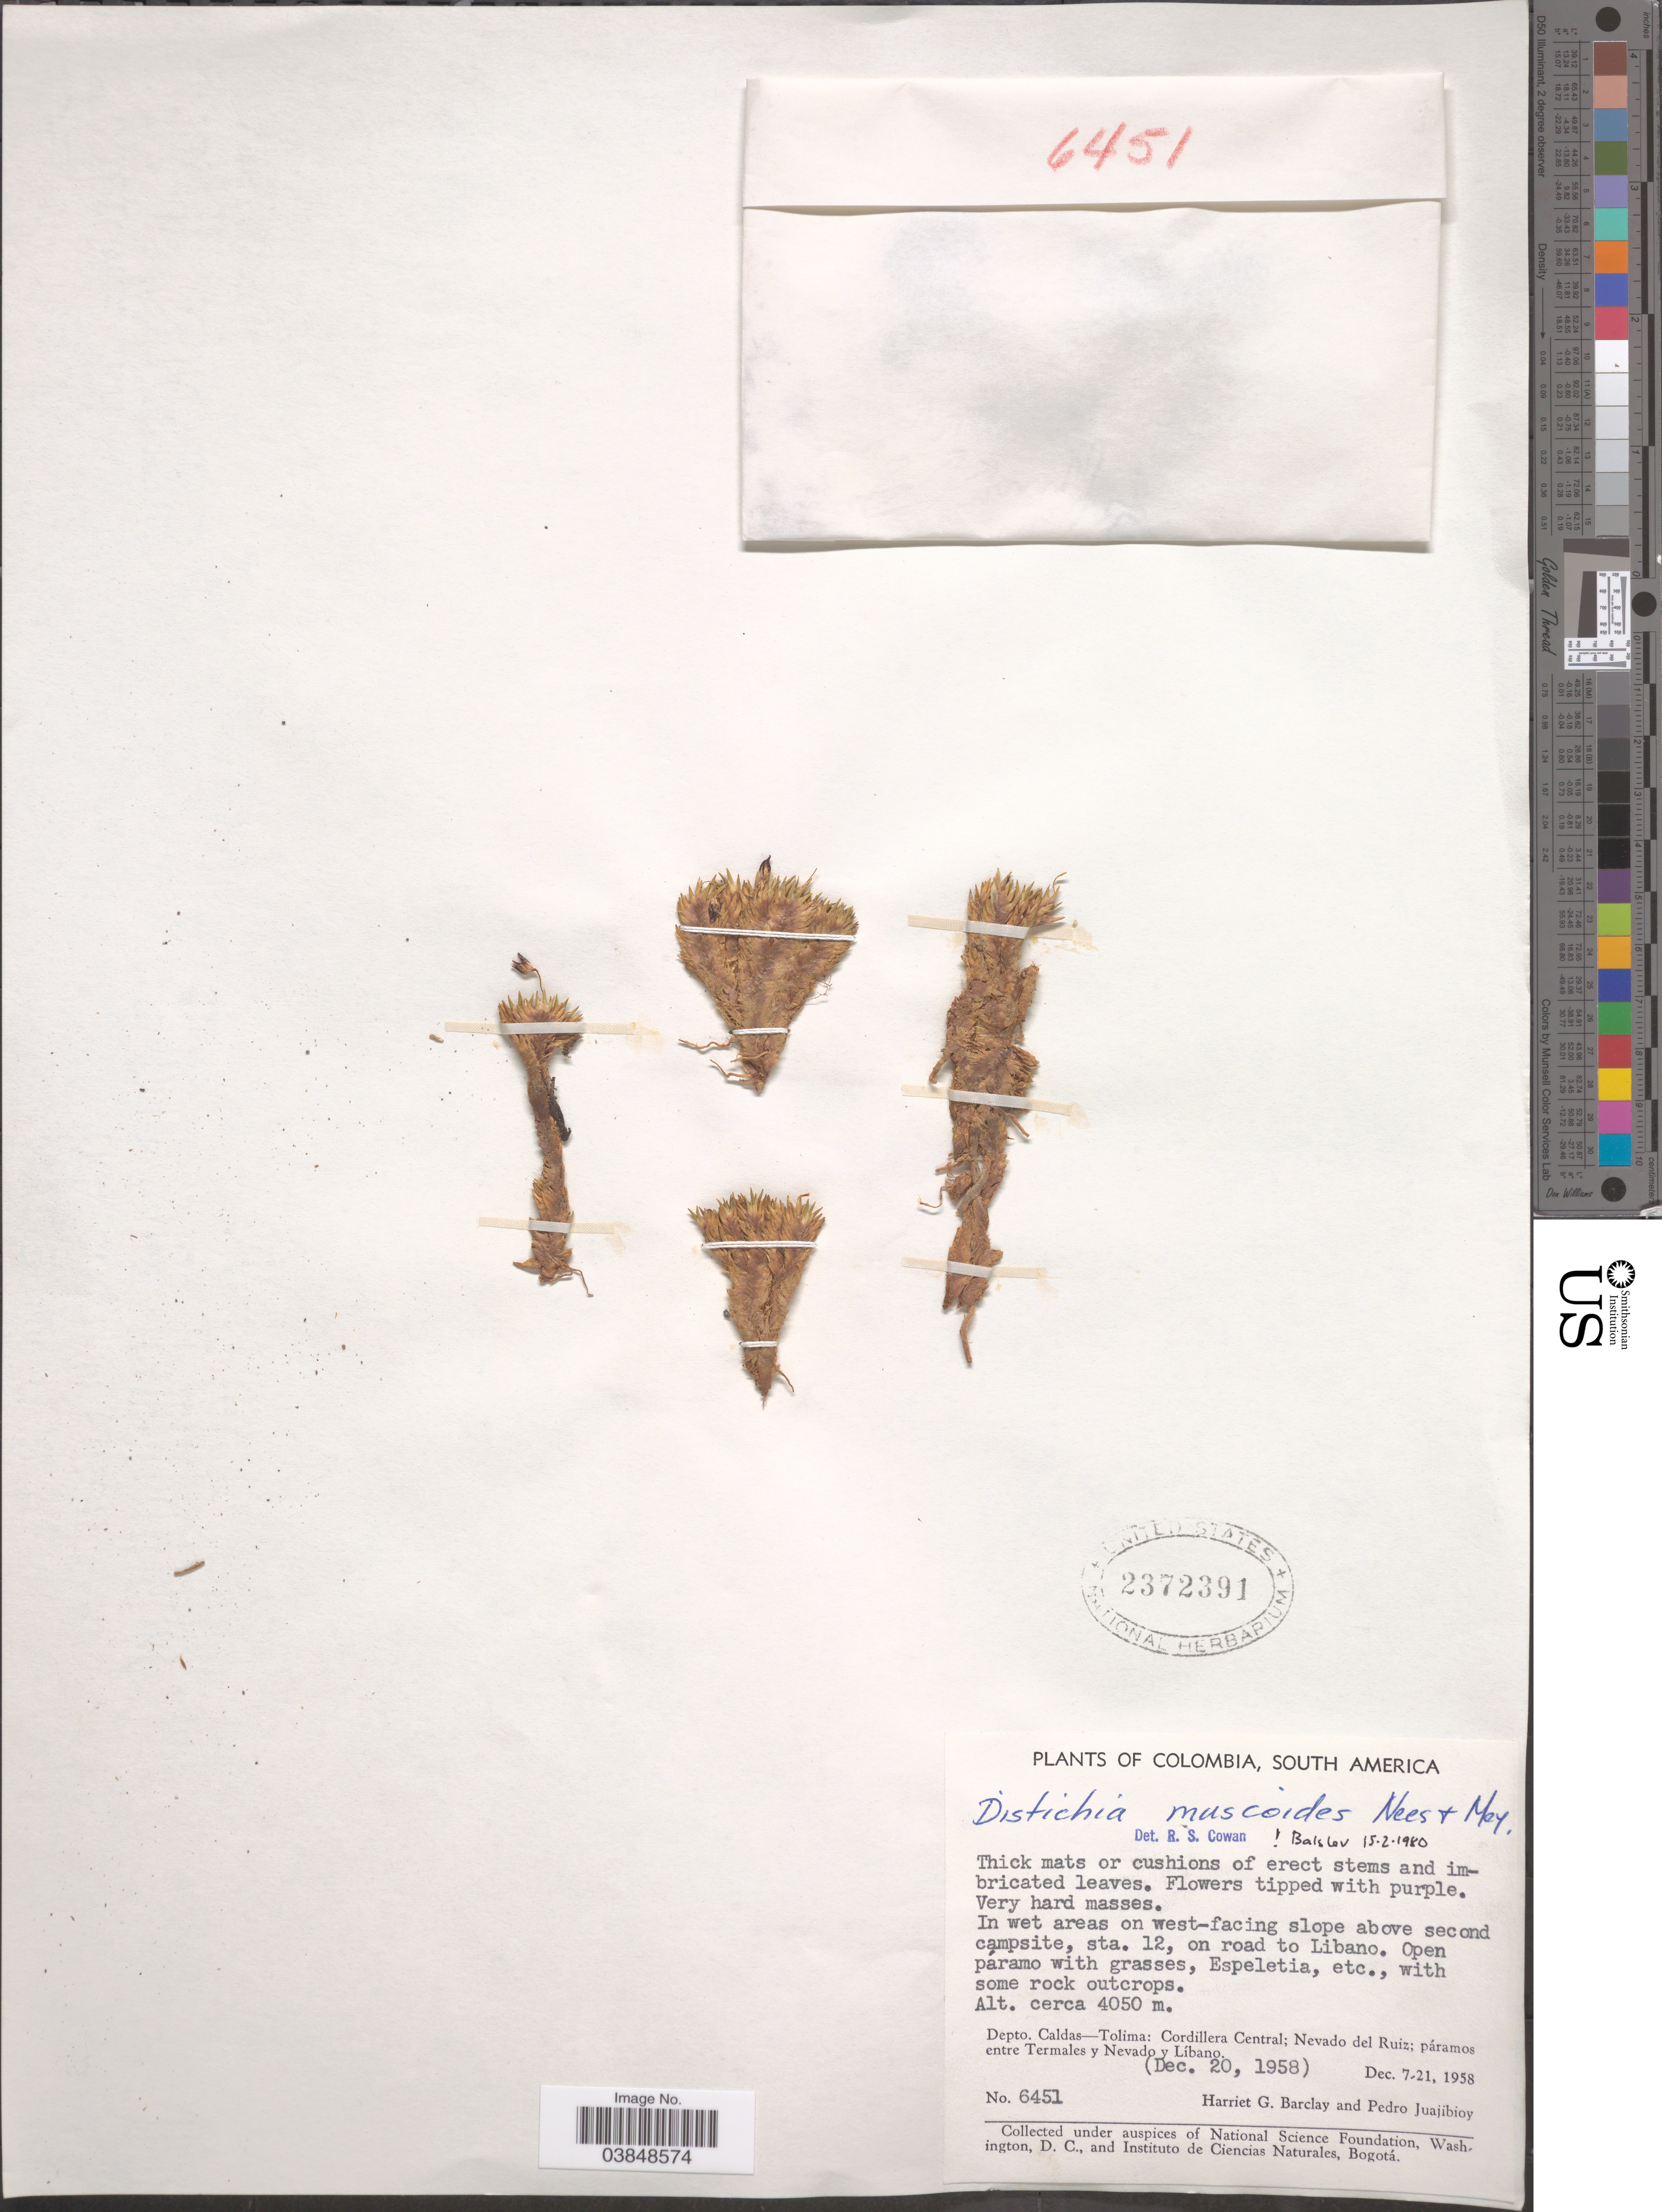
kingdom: Plantae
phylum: Tracheophyta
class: Liliopsida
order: Poales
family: Juncaceae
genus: Distichia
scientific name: Distichia muscoides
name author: Nees & Meyen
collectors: H. G. Barclay & P. Juajibioy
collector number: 6451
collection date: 1958-12-20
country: Colombia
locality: On west-facing slope above second campsite, sta, 12, on road to Libano. Depto. Caldas-Tolima: Cordillera Central; Nevado del Ruiz; páramos entre Termales y Nevado y Líbano.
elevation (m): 4050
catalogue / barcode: US 2372391